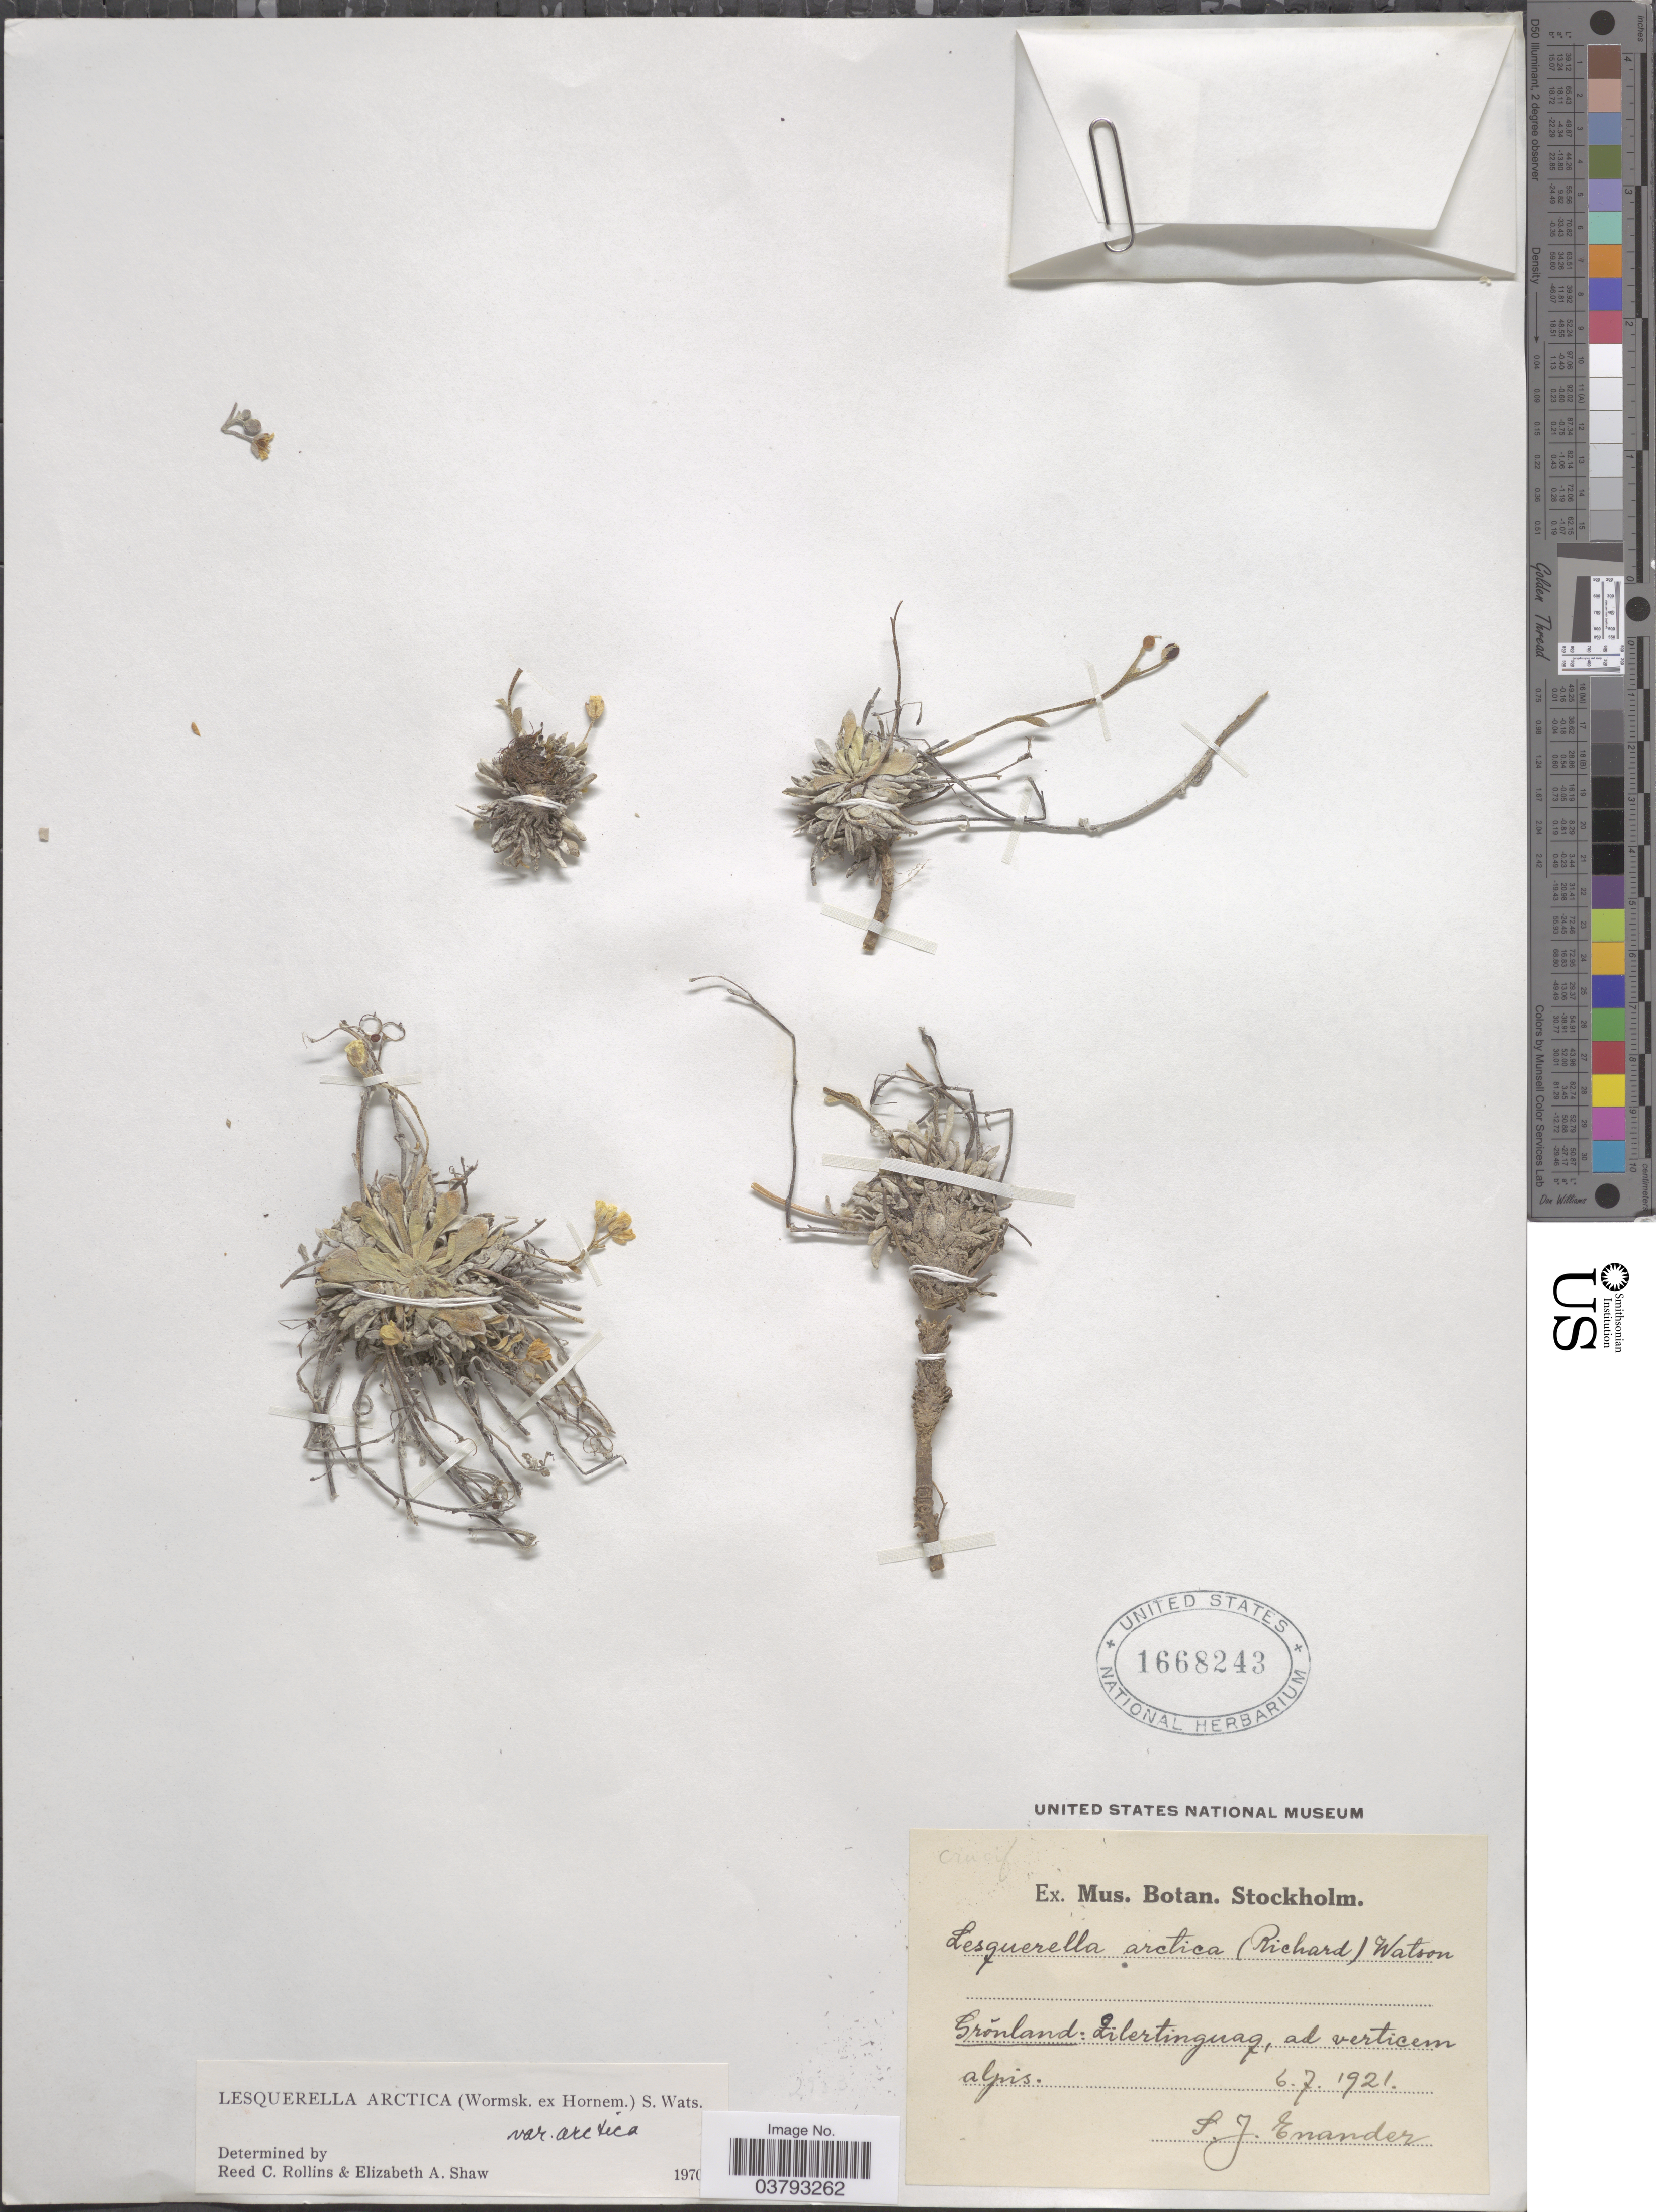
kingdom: Plantae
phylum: Tracheophyta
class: Magnoliopsida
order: Brassicales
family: Brassicaceae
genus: Lesquerella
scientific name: Lesquerella arctica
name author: (Wormsk. ex Hornem.) S. Watson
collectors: S. Enander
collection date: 1921-07-06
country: Greenland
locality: Grónland: Zilertinguaq [interpreted], ad verticum alpis.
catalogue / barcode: US 1668243